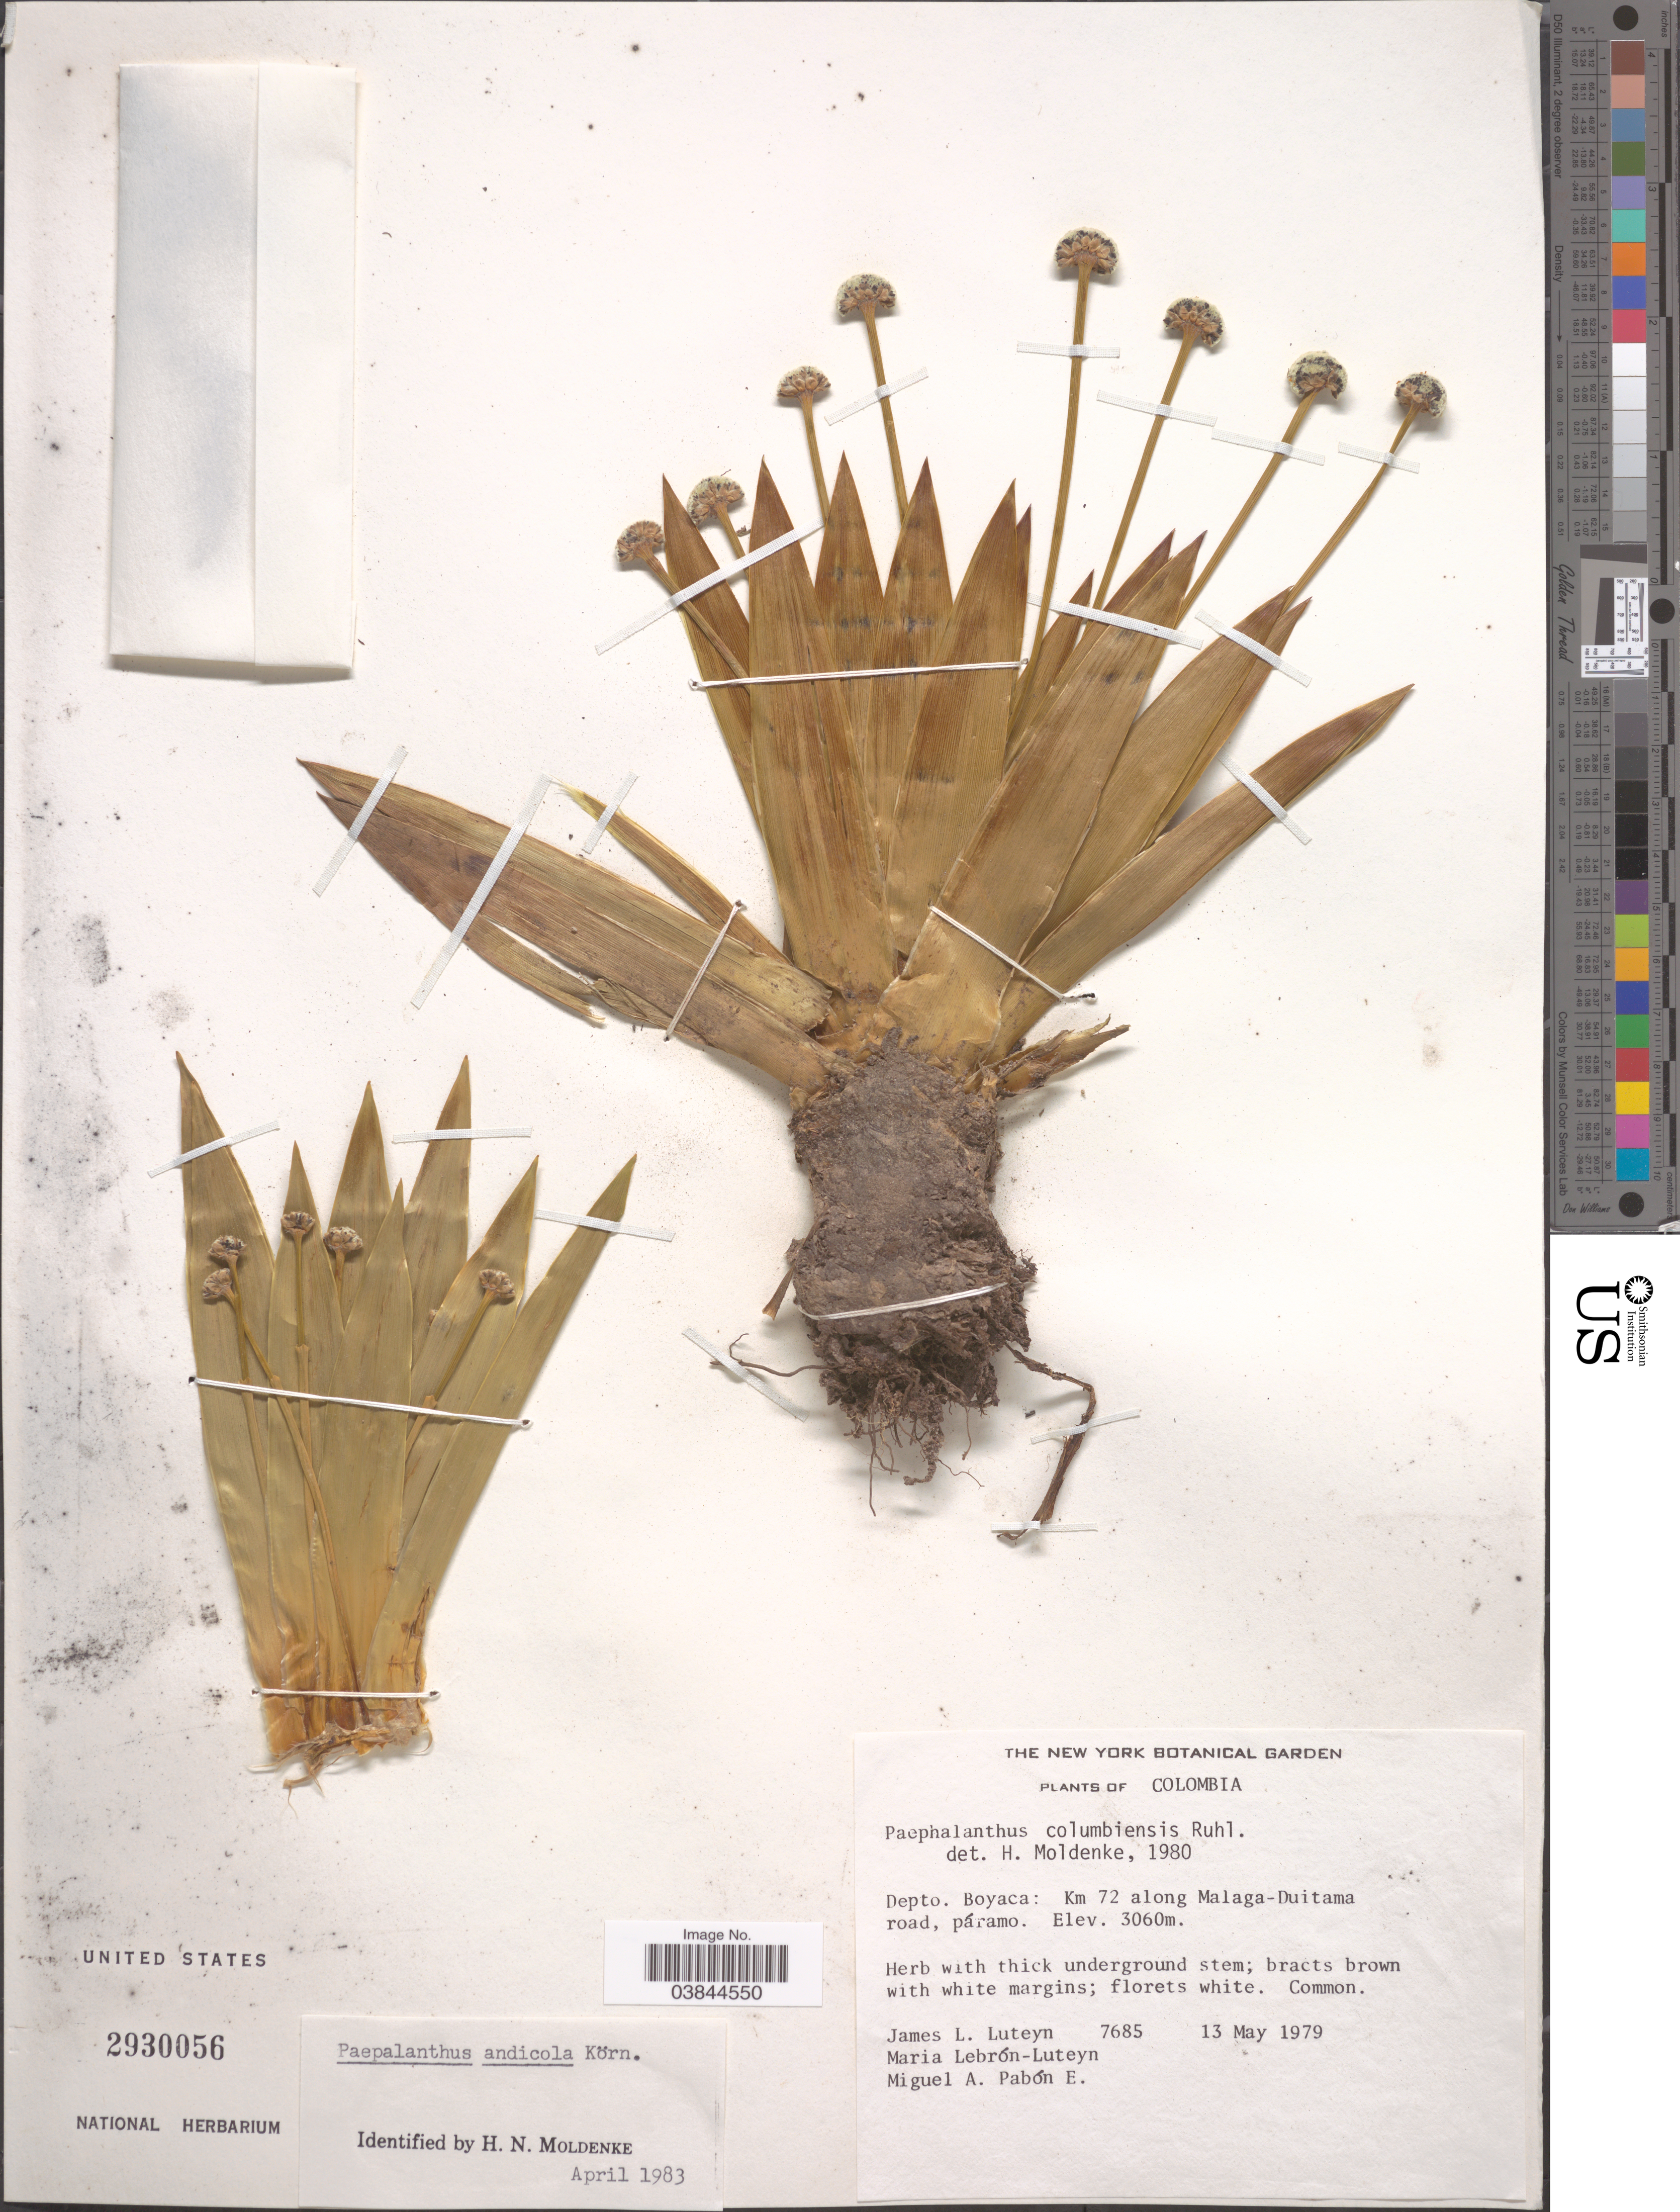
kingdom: Plantae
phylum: Tracheophyta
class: Liliopsida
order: Poales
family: Eriocaulaceae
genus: Paepalanthus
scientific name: Paepalanthus alpinus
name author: Körn.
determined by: Sauthier, Laura Jeanne, (SPF), Universidade de Sao Paulo (BRAZIL)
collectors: J. Luteyn, M. L. Lebrón-Luteyn & M. A. Pabon E.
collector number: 7685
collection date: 1979-05-13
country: Colombia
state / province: Boyacá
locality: Depto. Boyaca: Km 72 along Malaga - Duitama road.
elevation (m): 3060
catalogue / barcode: US 2930056